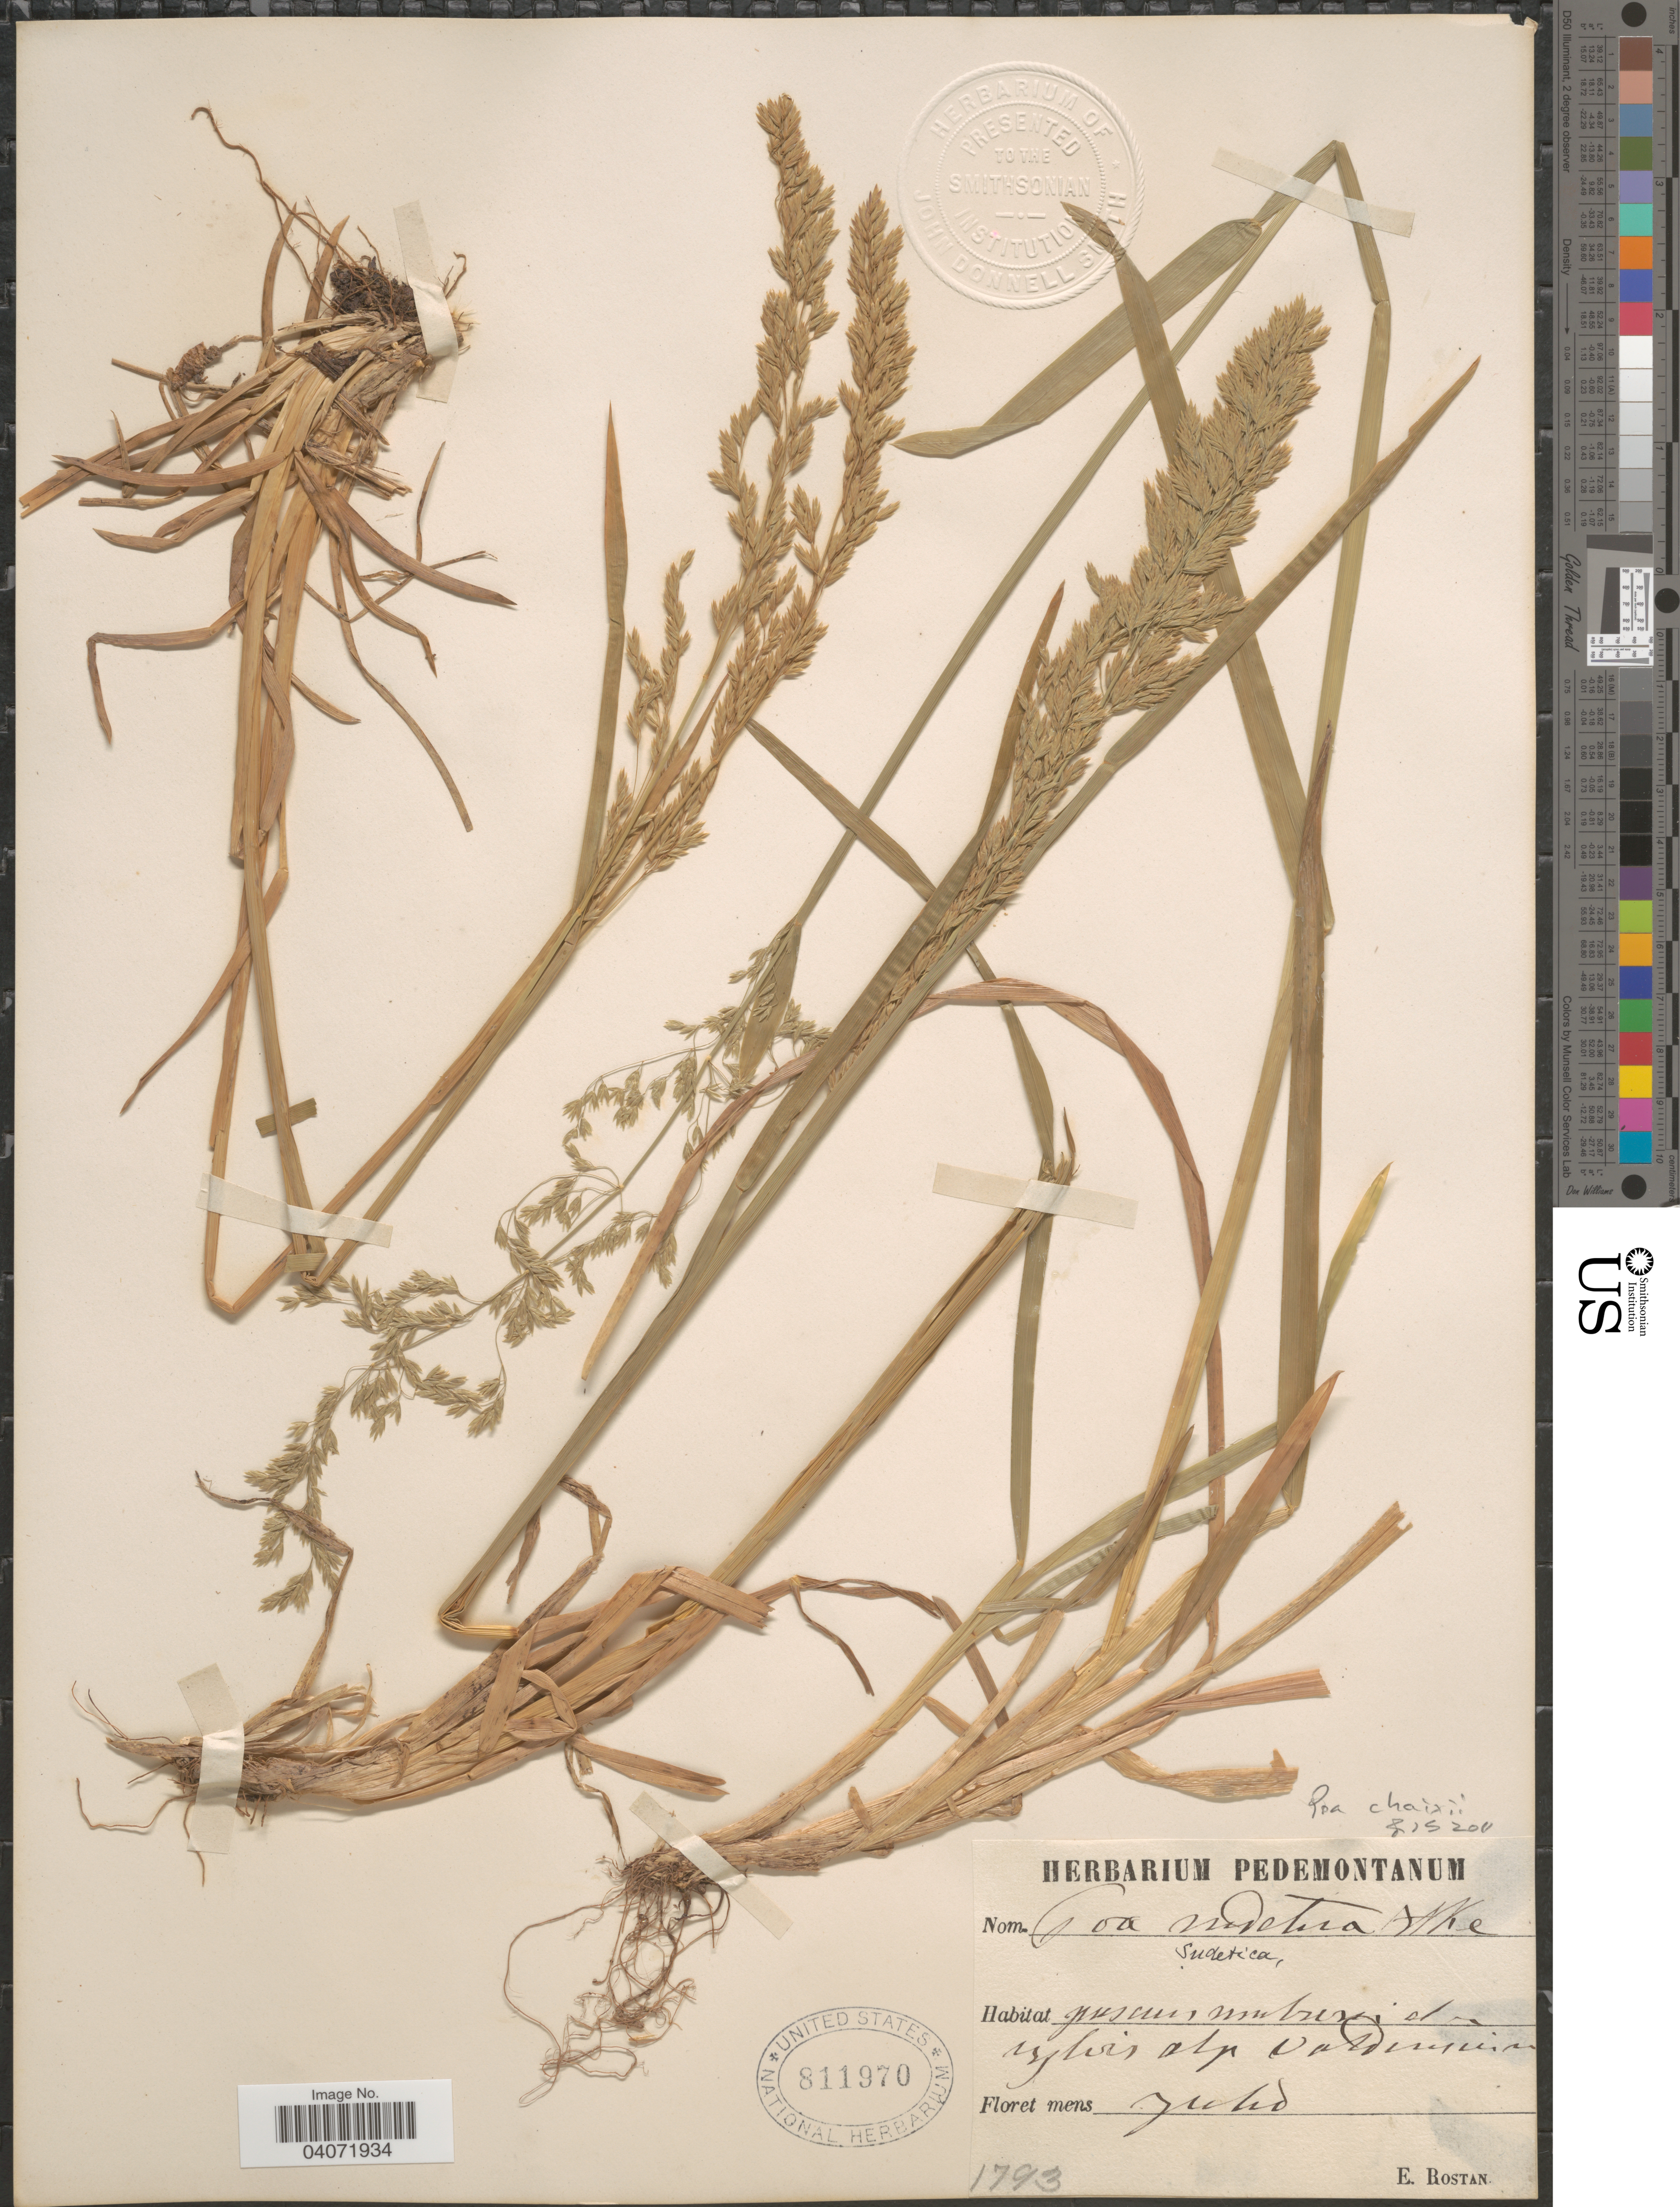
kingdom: Plantae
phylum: Tracheophyta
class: Liliopsida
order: Poales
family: Poaceae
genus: Poa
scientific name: Poa chaixii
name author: Vill.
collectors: E. Rostan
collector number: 1793?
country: Italy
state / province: Piedmont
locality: Pascus mubusi el ruplvis alp valdisinium [interpreted].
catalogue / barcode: US 811970